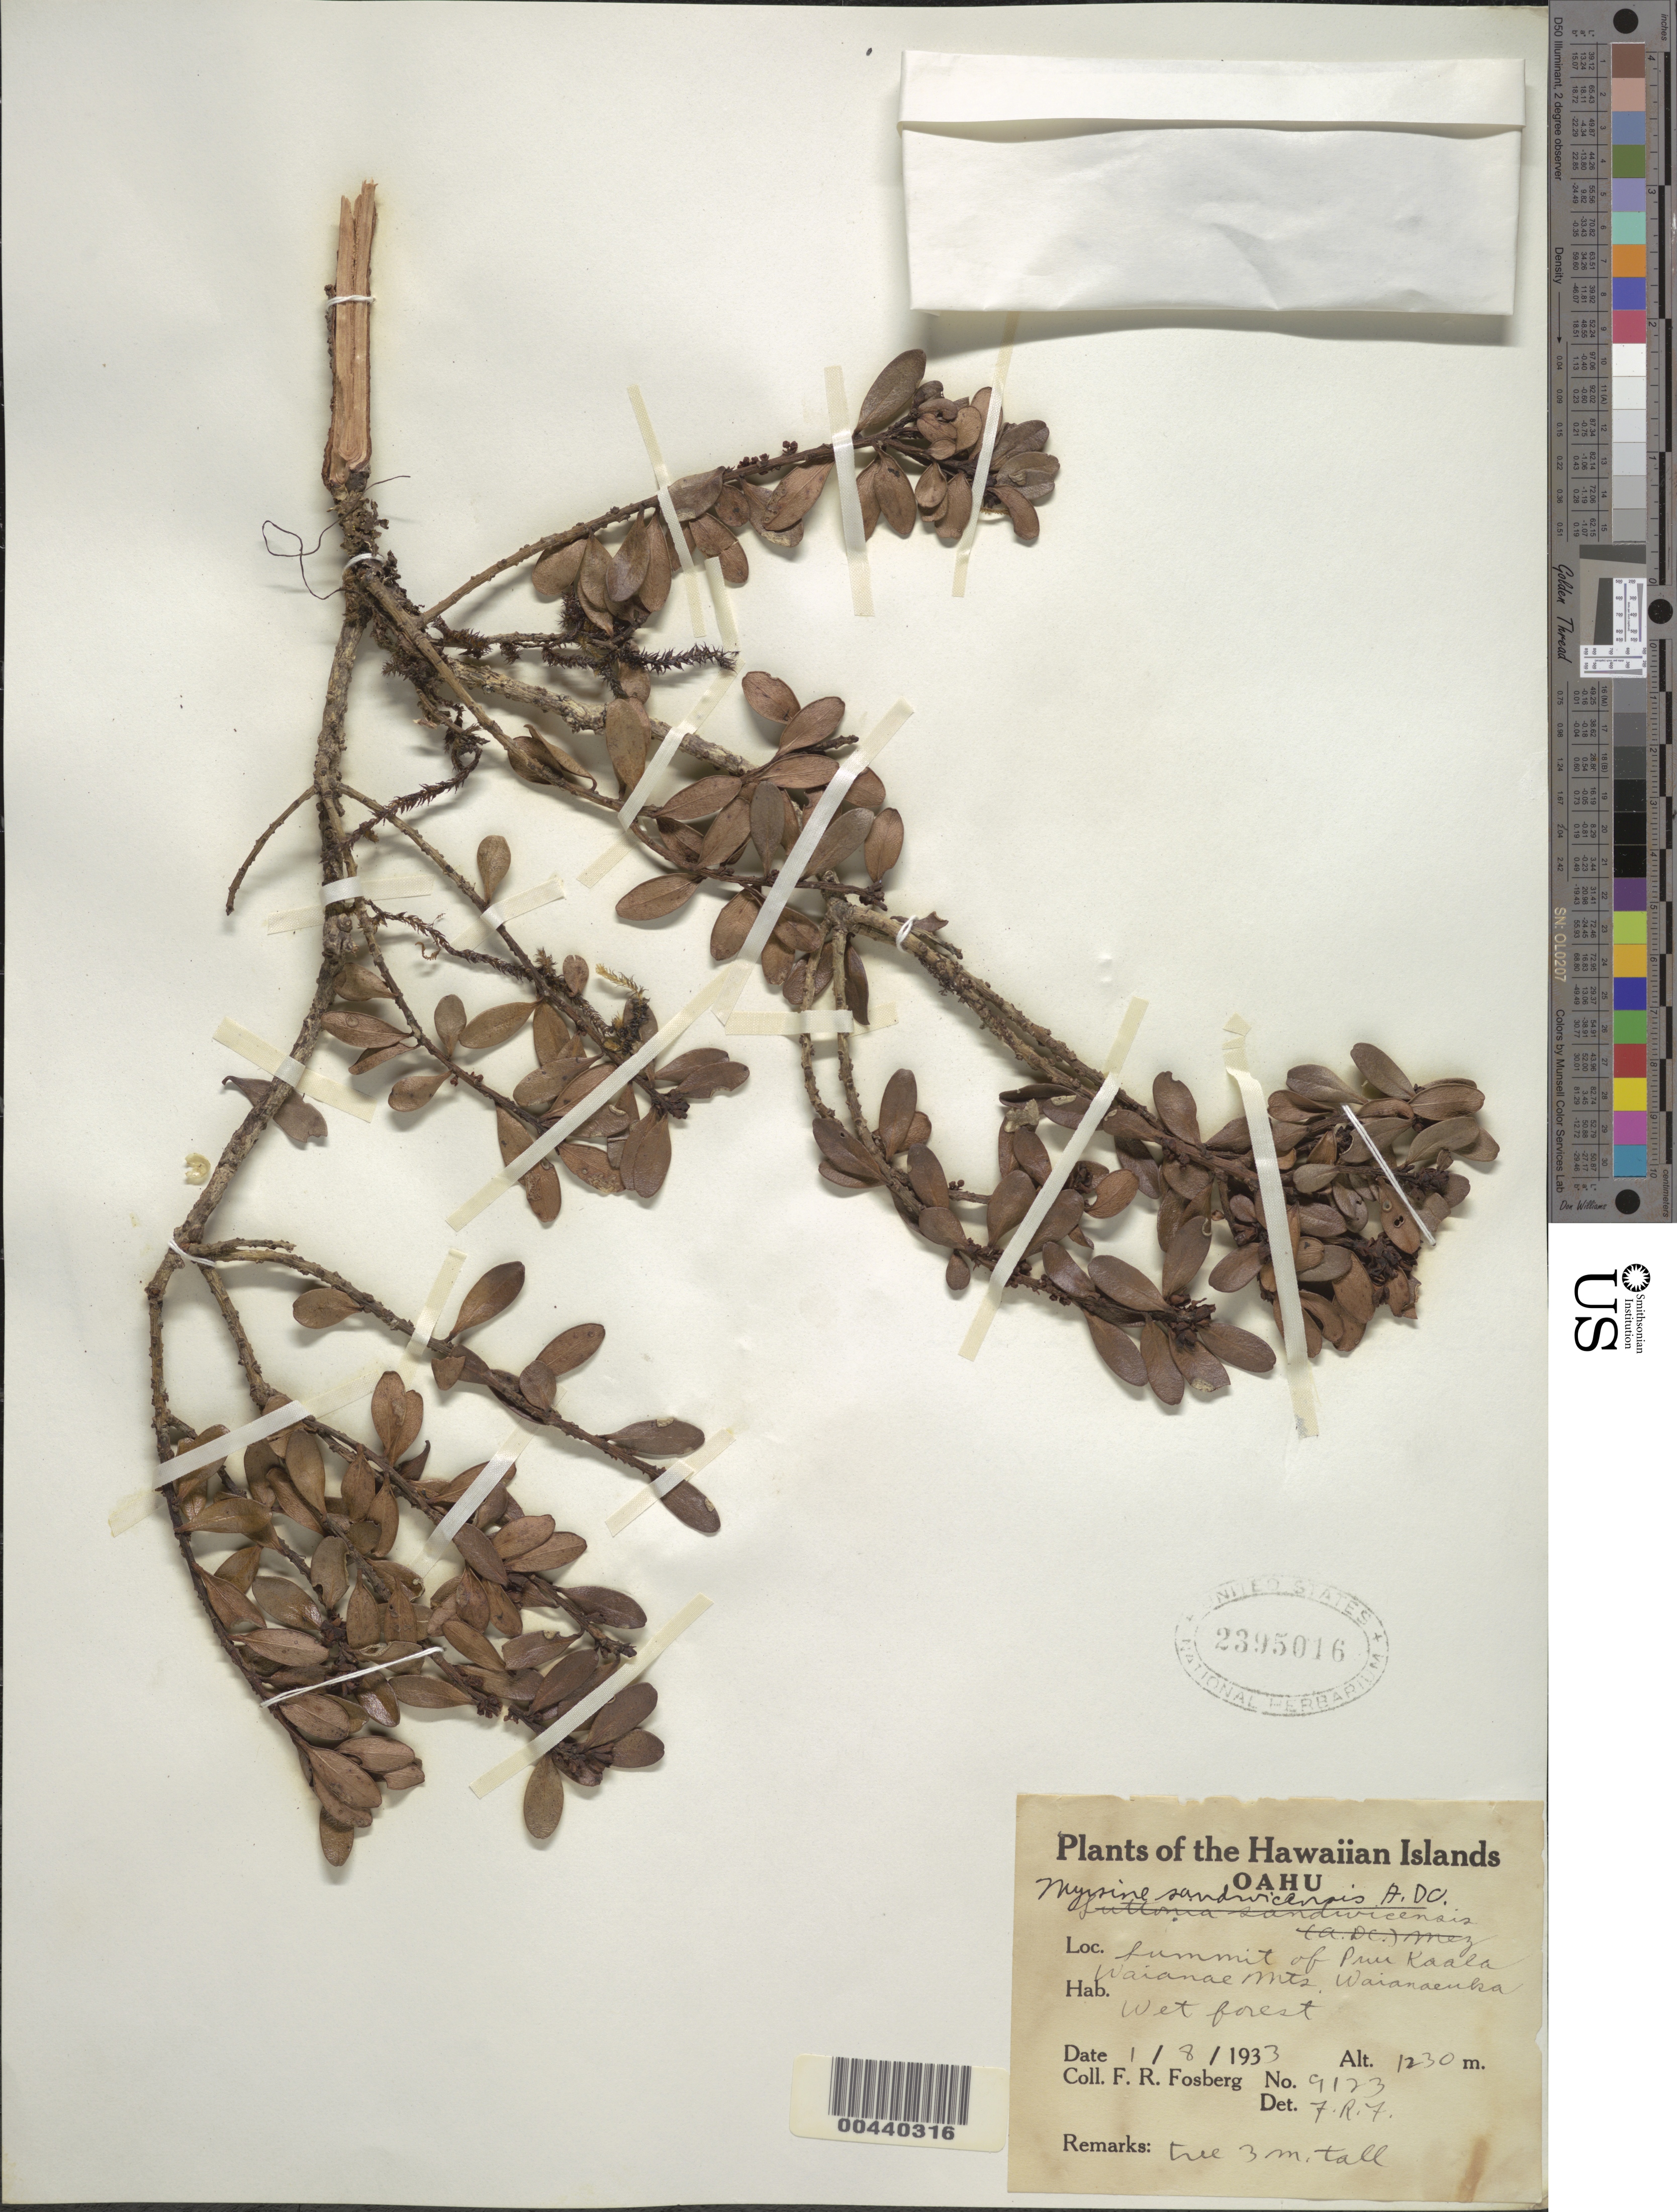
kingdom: Plantae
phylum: Tracheophyta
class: Magnoliopsida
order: Ericales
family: Primulaceae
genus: Myrsine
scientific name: Myrsine sandwicensis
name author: A. DC.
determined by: Fosberg, F. R.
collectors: F. R. Fosberg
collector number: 9123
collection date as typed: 8 Jan 1933 or 1 Aug 1933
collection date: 1933-01-08 or 1933-08-01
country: United States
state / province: Hawaii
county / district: Honolulu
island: Oahu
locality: Summit of Puu Kaala, Waianae Mts., Waianaeuka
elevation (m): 1230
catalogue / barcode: US 2395016